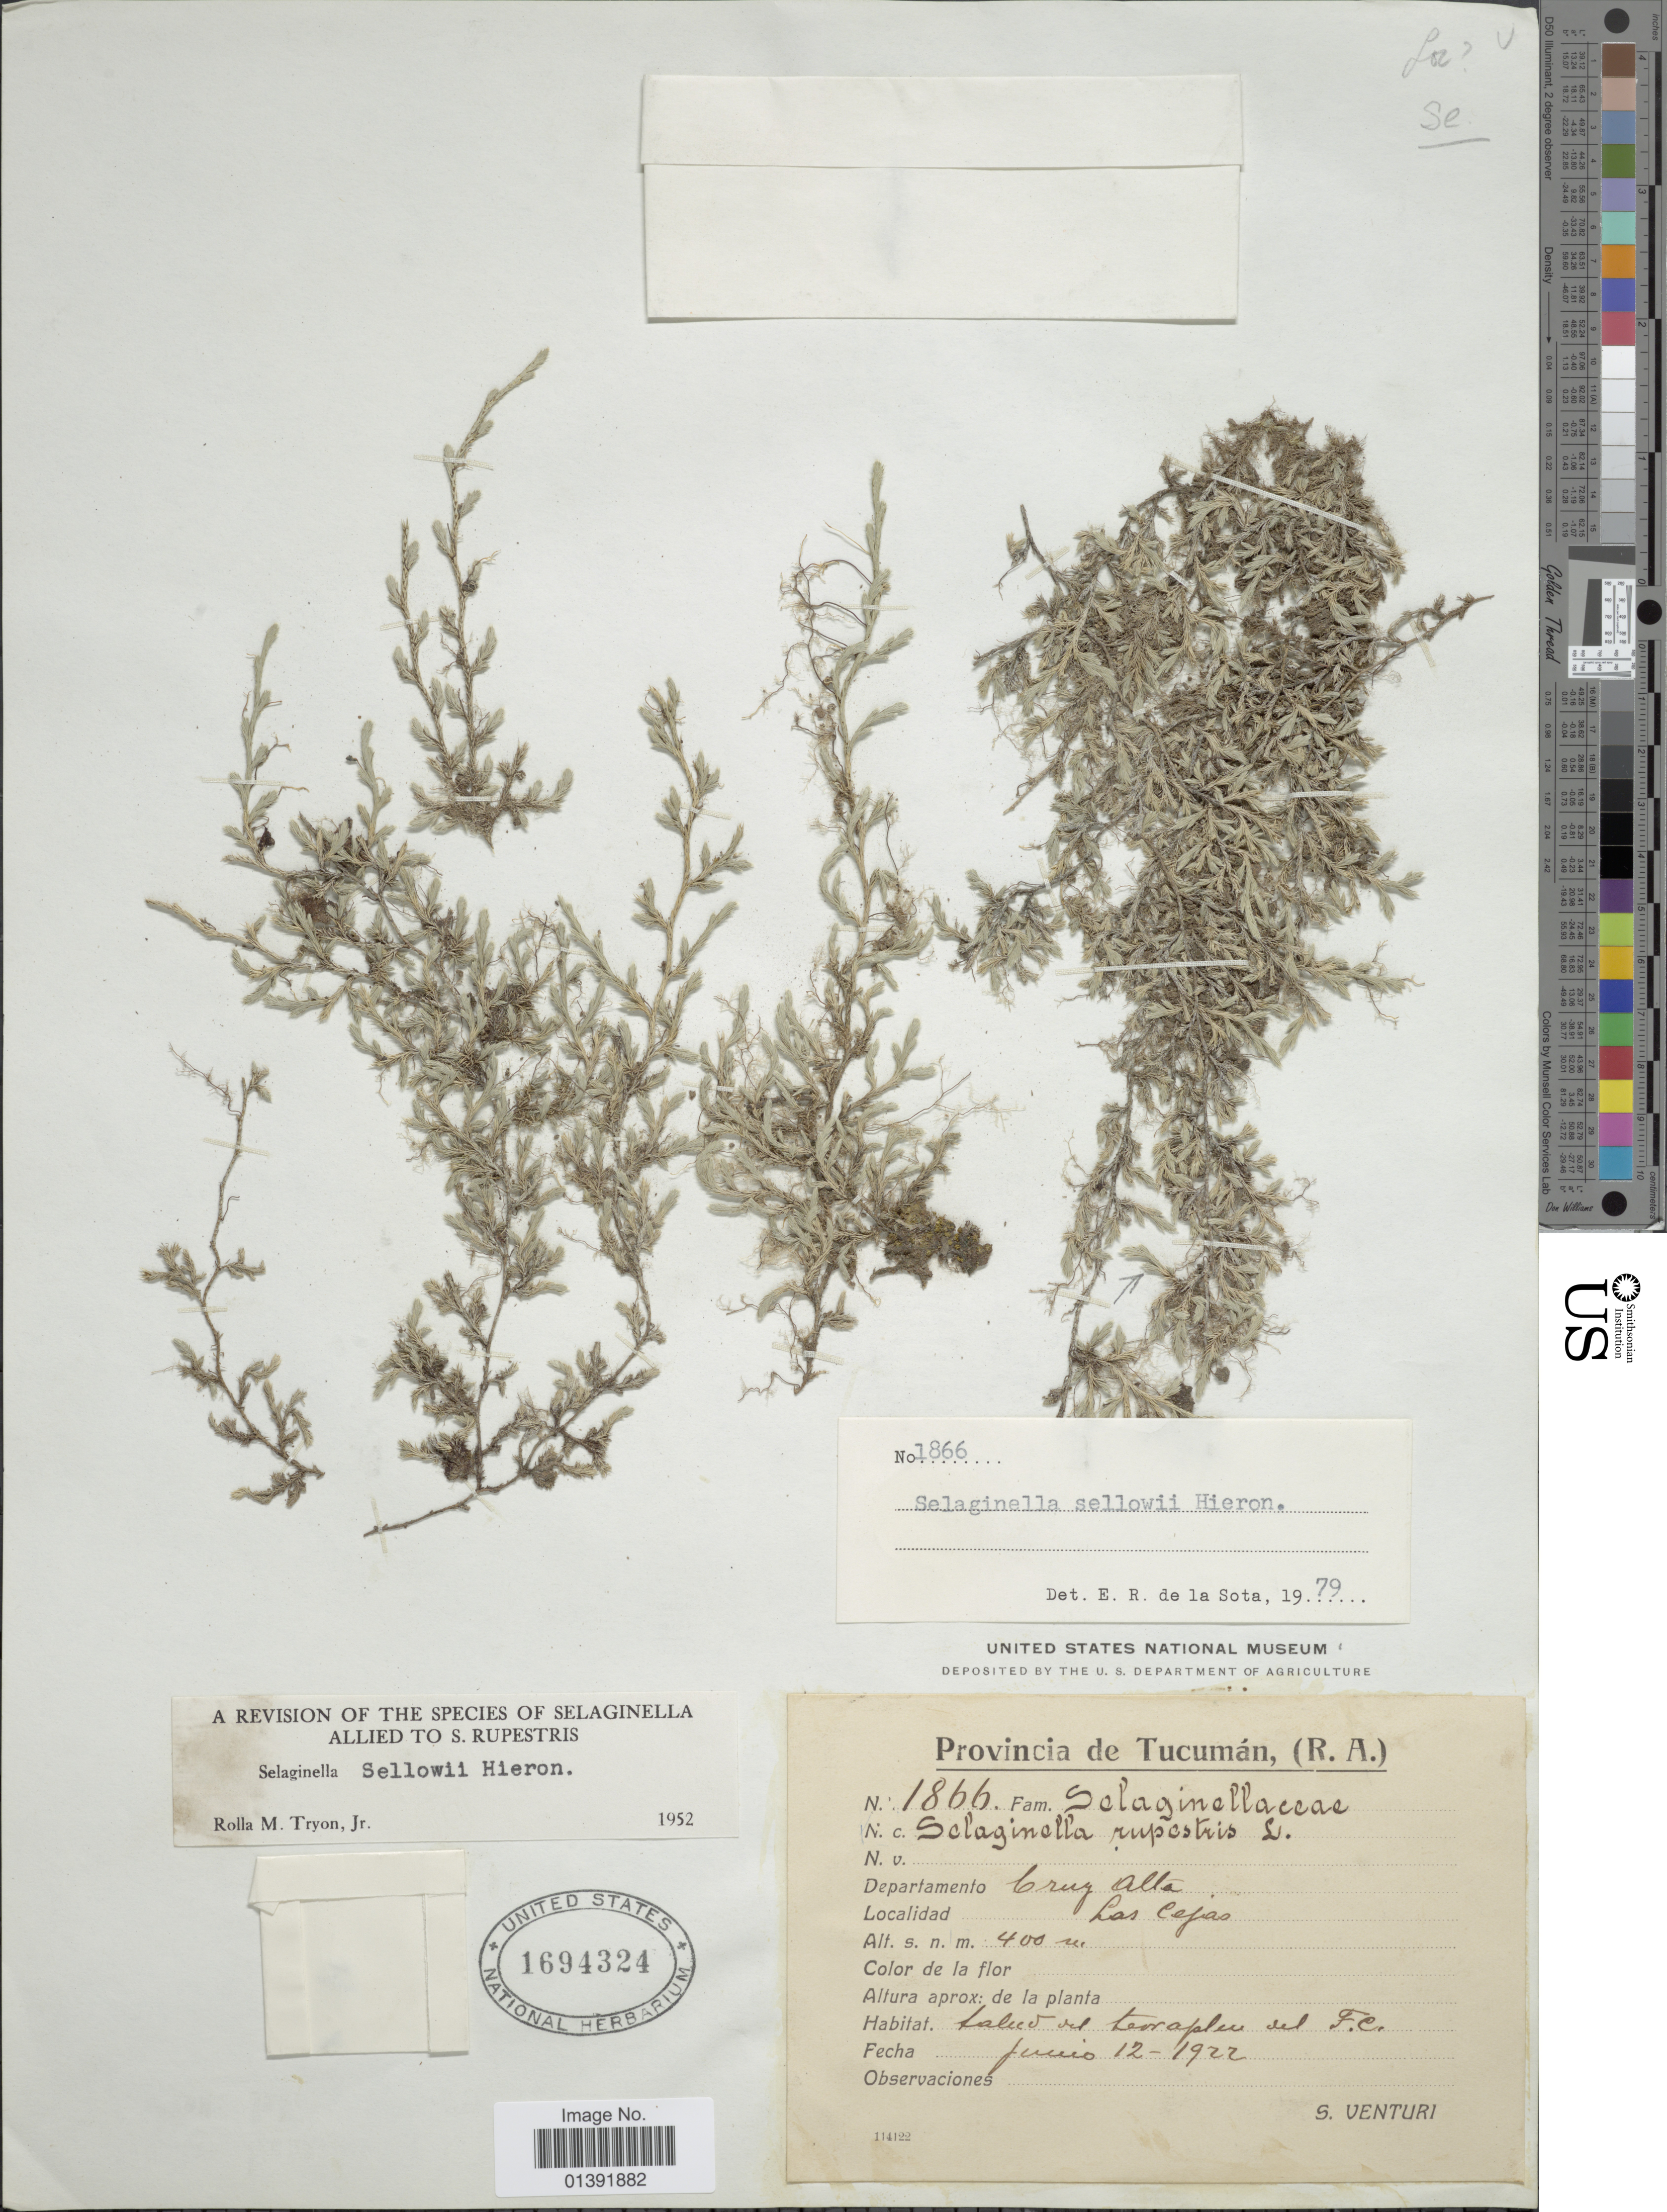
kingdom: Plantae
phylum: Tracheophyta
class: Lycopodiopsida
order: Selaginellales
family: Selaginellaceae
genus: Selaginella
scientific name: Selaginella sellowii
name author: Hieron.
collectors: S. Venturi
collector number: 1866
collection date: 1922-06-12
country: Argentina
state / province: Tucuman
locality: Departamento Cruz Alta, Las Cejas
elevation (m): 400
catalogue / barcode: US 1694324